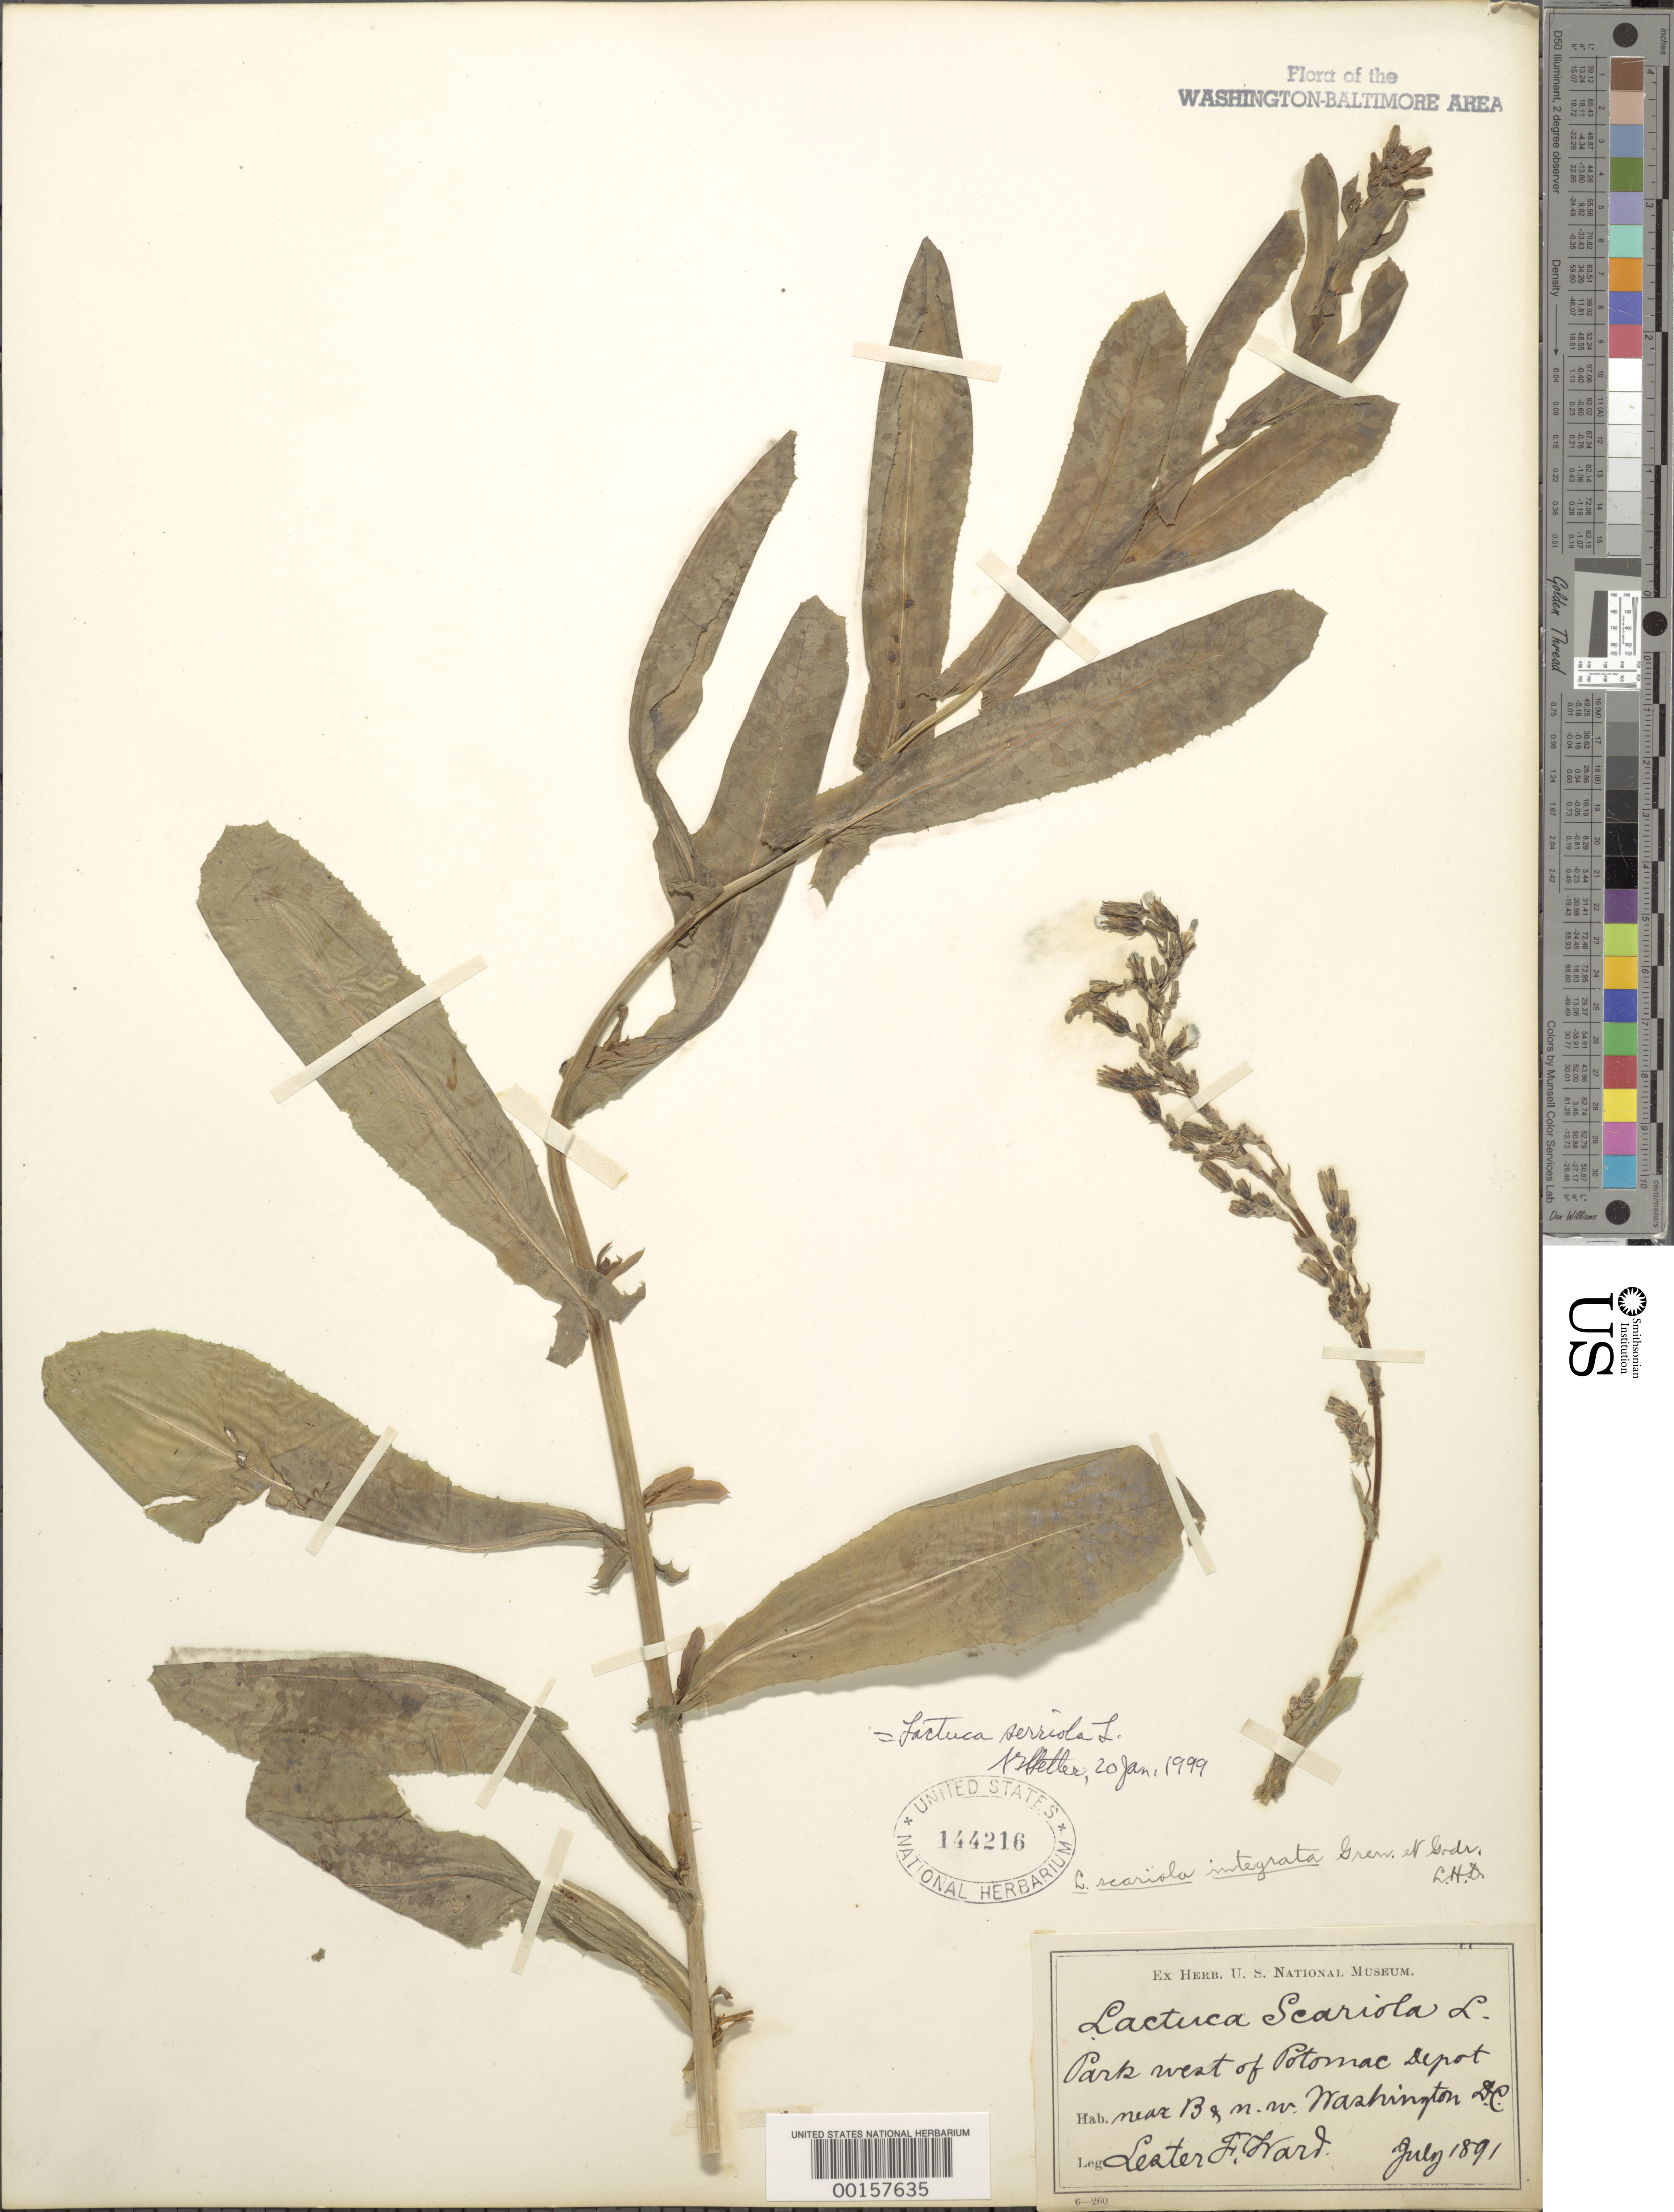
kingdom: Plantae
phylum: Tracheophyta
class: Magnoliopsida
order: Asterales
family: Asteraceae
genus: Lactuca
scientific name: Lactuca serriola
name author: L.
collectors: L. F. Ward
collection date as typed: Jul 1891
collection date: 1891-07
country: United States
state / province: District of Columbia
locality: West of Potomac Depot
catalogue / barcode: US 144216